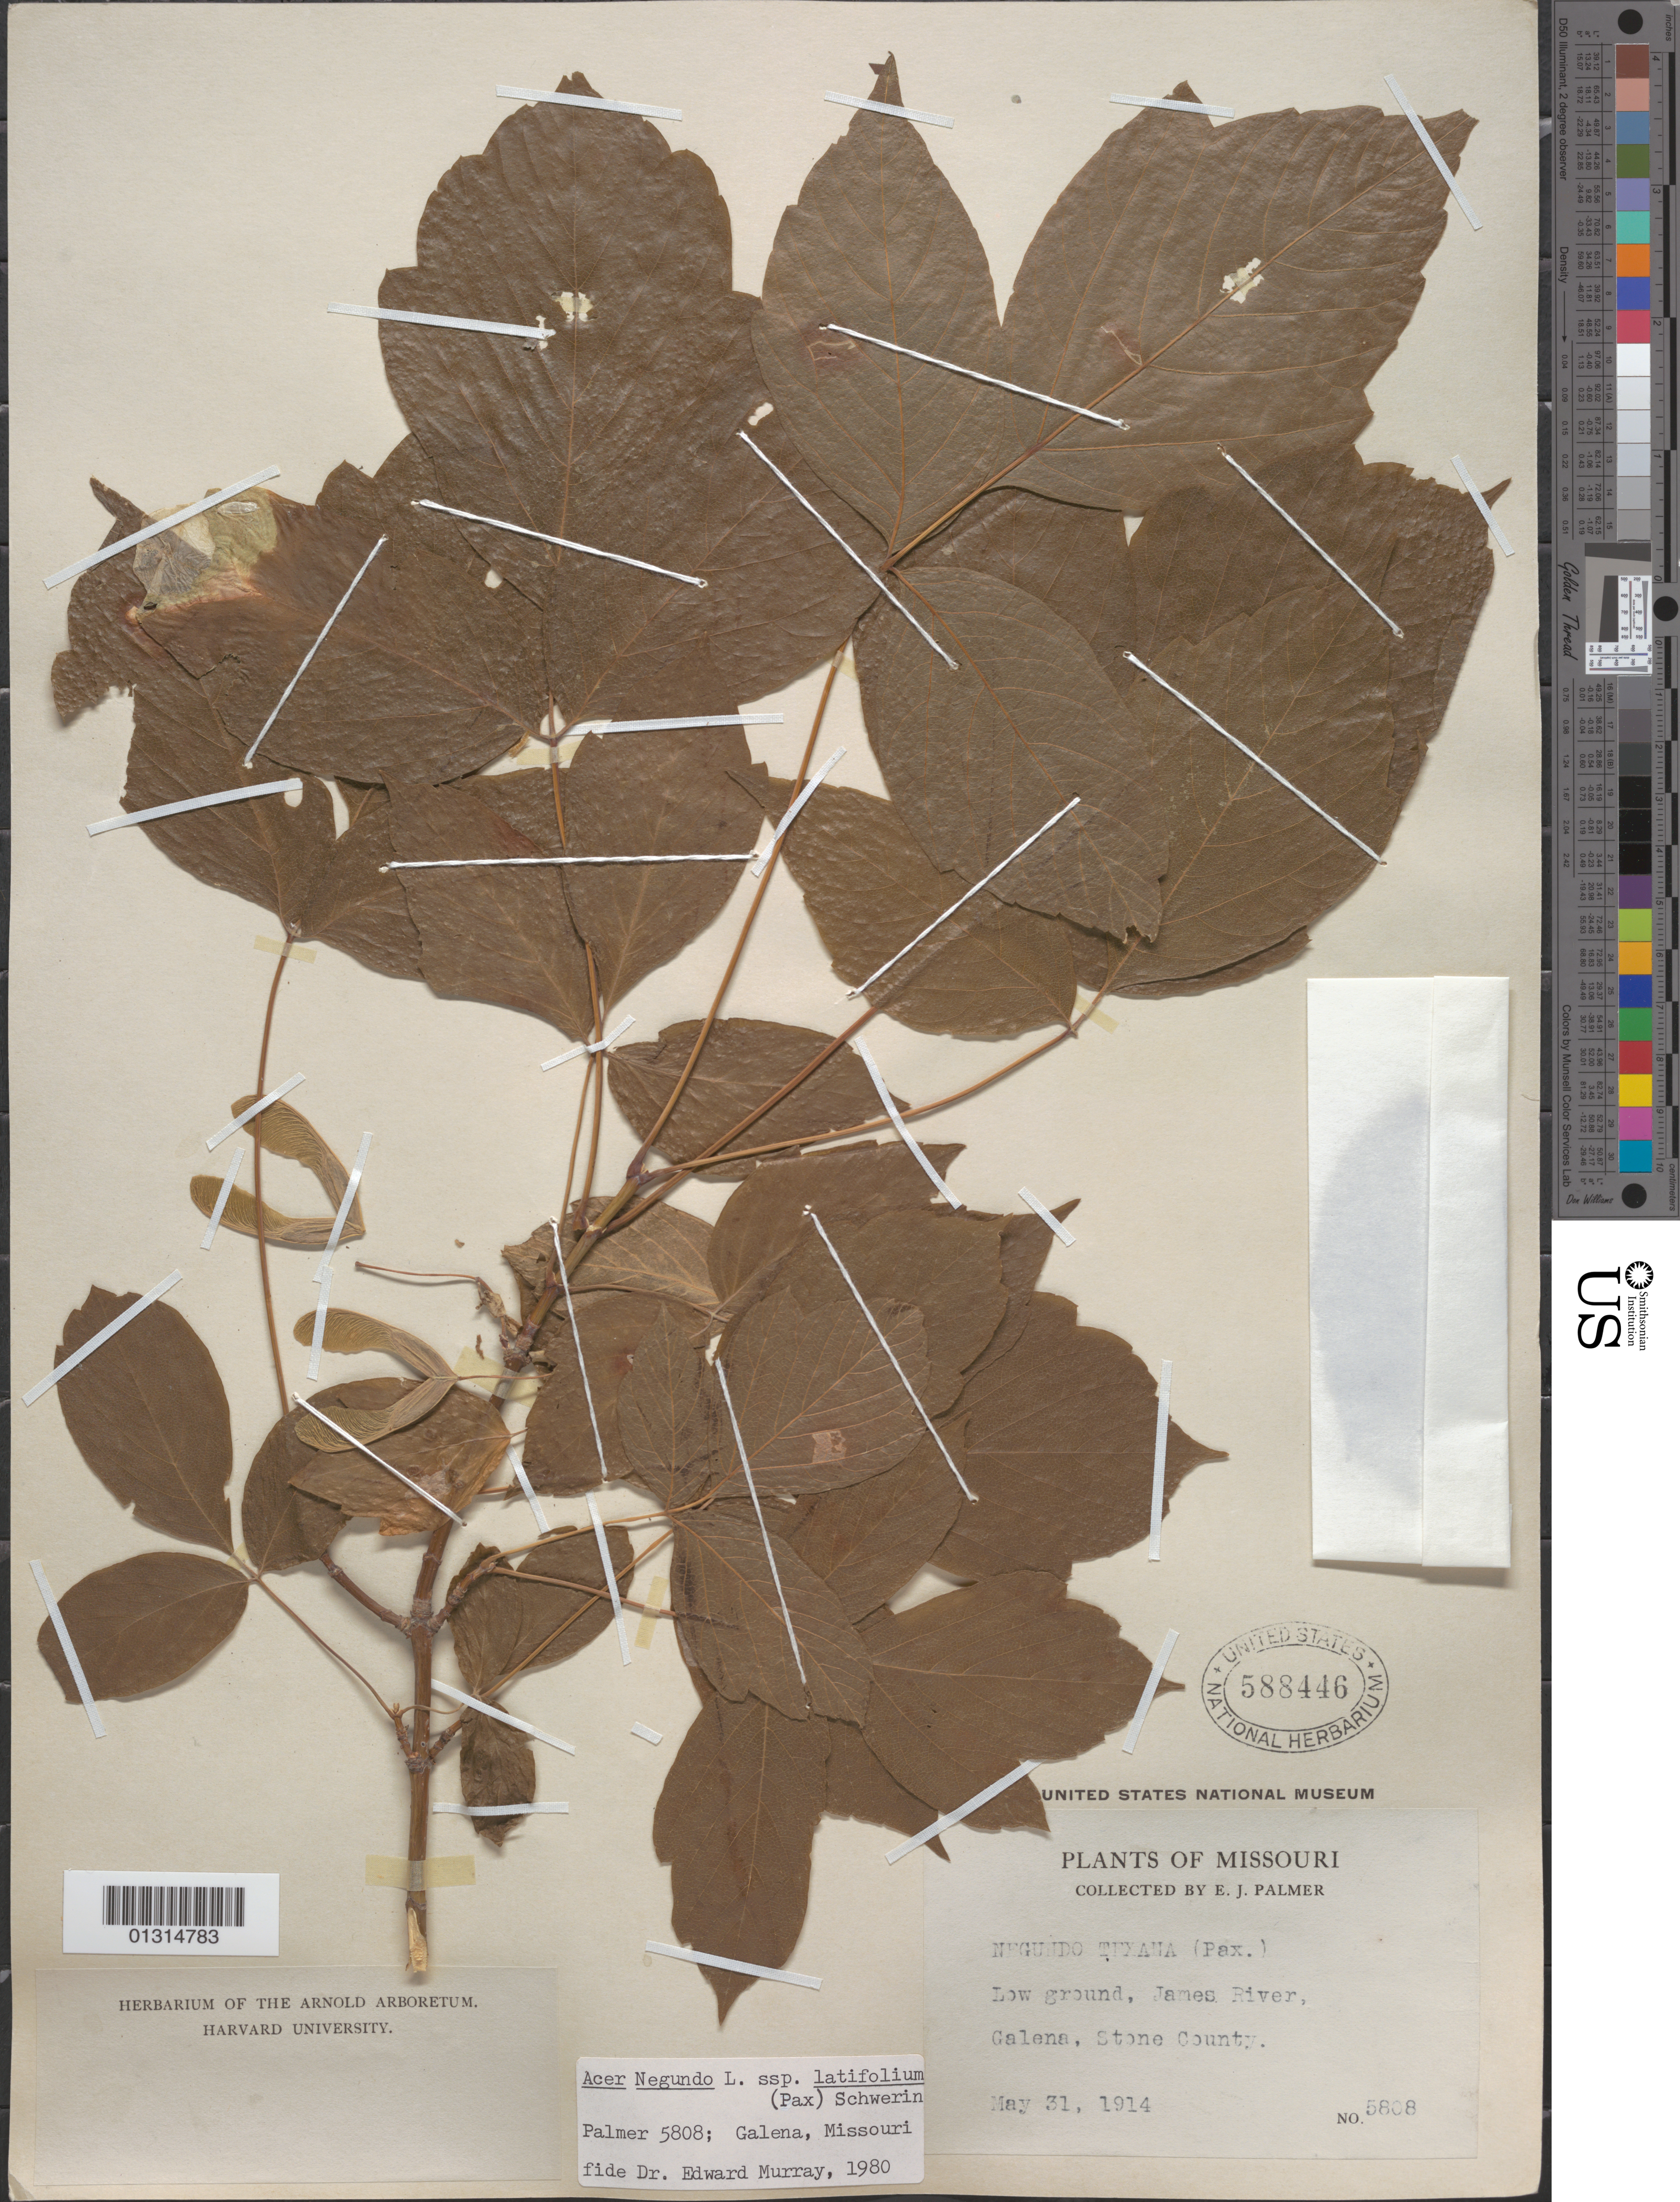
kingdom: Plantae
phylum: Tracheophyta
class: Magnoliopsida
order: Sapindales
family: Sapindaceae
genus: Acer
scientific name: Acer negundo subsp. latifolium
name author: (Pax) Schwer.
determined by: Murray, Edward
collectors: E. J. Palmer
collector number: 5508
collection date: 1914-05-31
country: United States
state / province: Missouri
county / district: Stone County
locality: Stone County, James River, Galena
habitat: Low ground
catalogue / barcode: US 588446